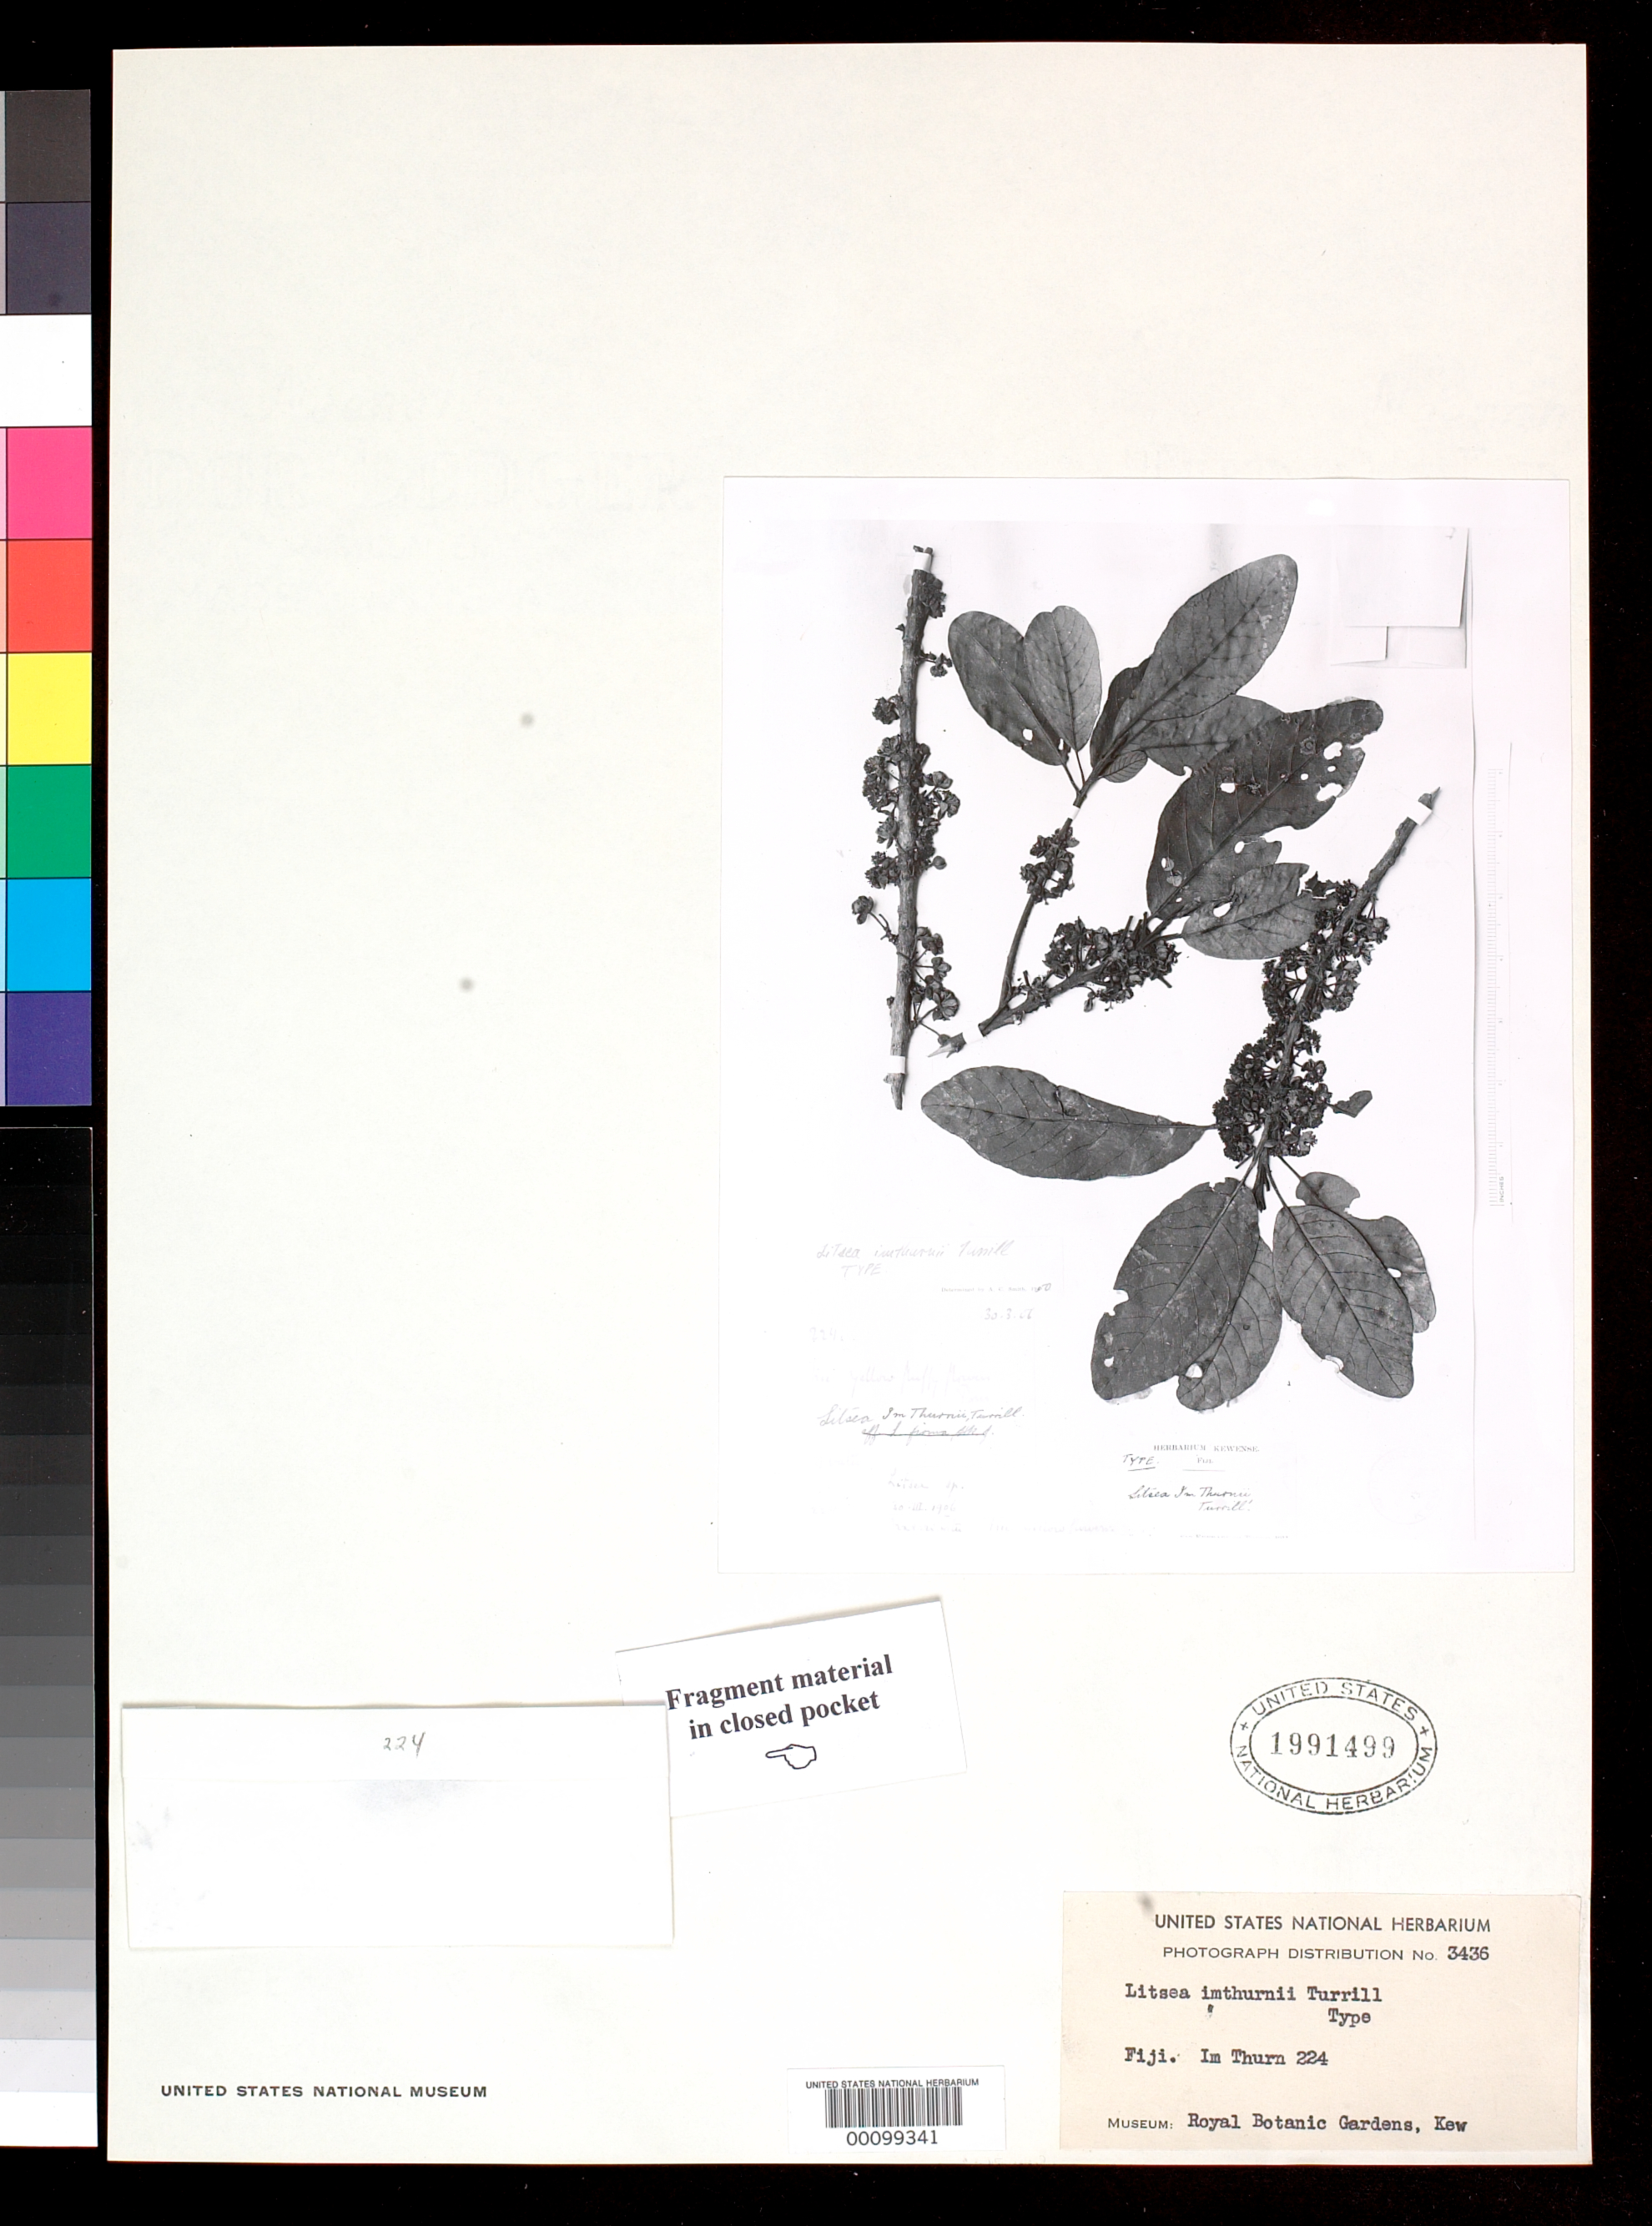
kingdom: Plantae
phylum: Tracheophyta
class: Magnoliopsida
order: Laurales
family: Lauraceae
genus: Litsea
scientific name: Litsea imthurnii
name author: Turrill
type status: Type Fragment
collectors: E. F. im Thurn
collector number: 224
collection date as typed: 30 Mar 1906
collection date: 1906-03-30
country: Fiji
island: Viti Levu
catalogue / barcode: US 1991499